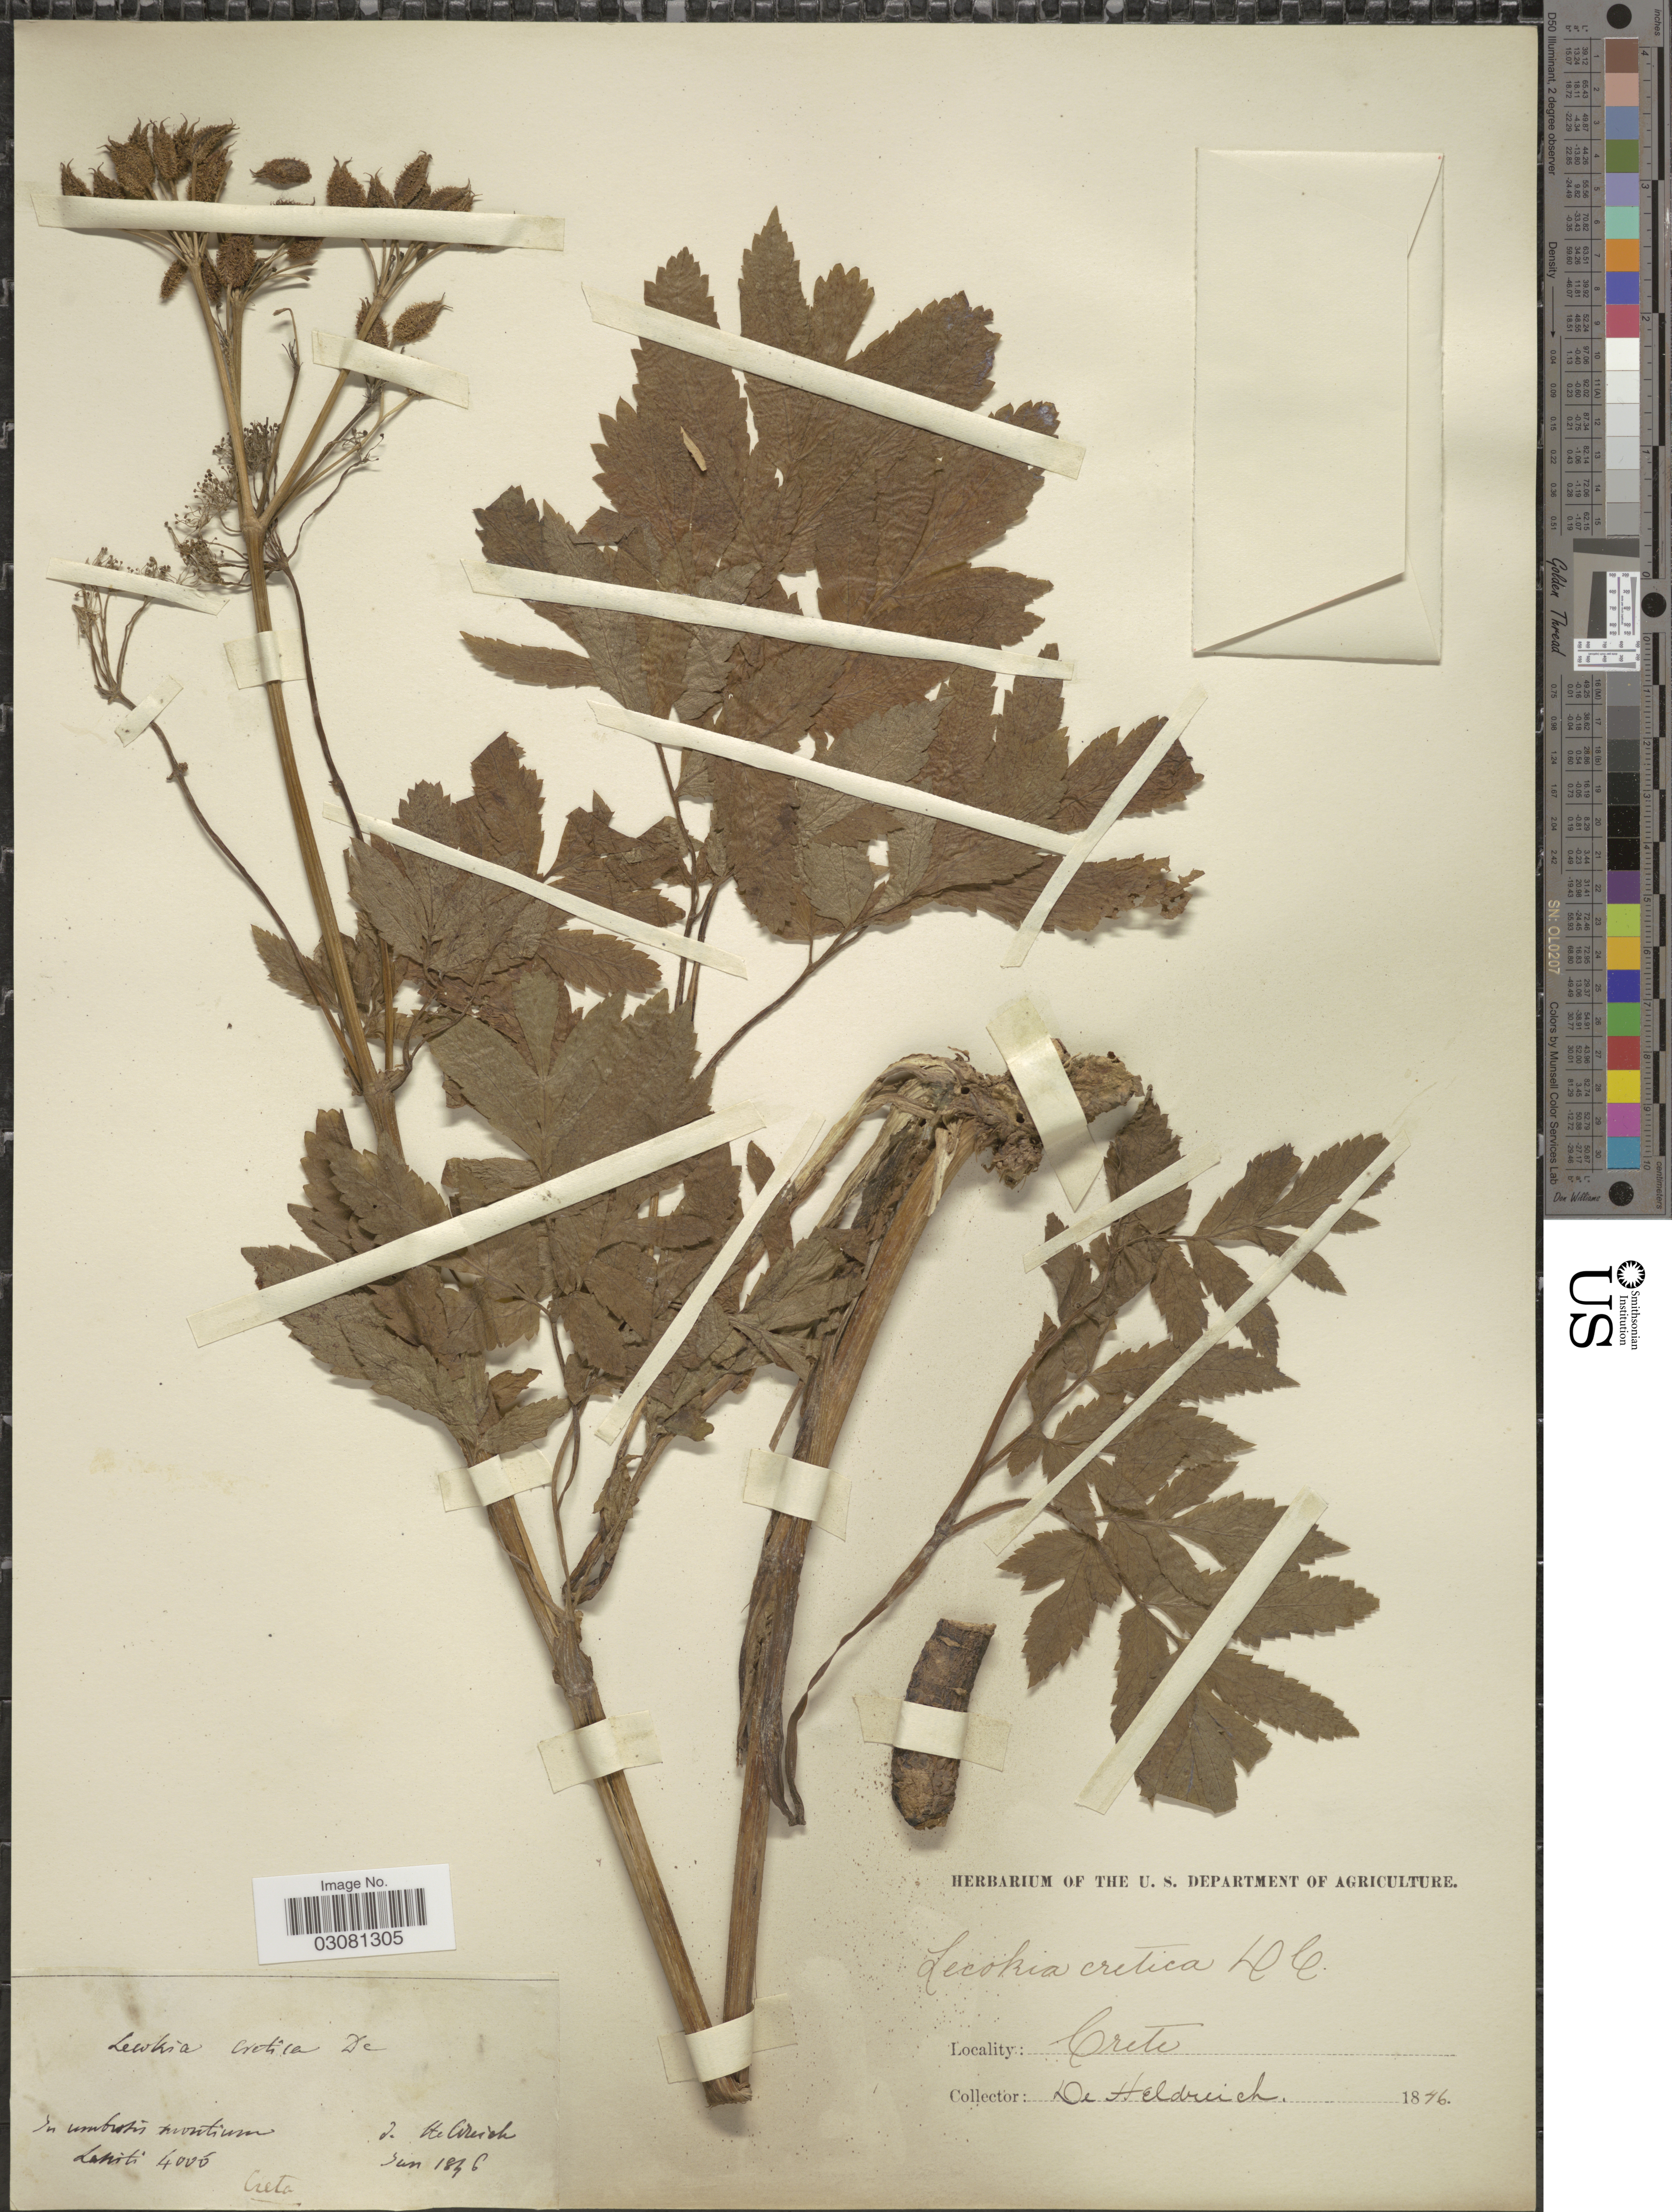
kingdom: Plantae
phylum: Tracheophyta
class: Magnoliopsida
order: Apiales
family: Apiaceae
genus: Lecokia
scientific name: Lecokia cretica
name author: DC.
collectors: -. De Heldreich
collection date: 1846-06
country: Greece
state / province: Crete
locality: In umbrosis montium Lasiti.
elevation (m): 1219